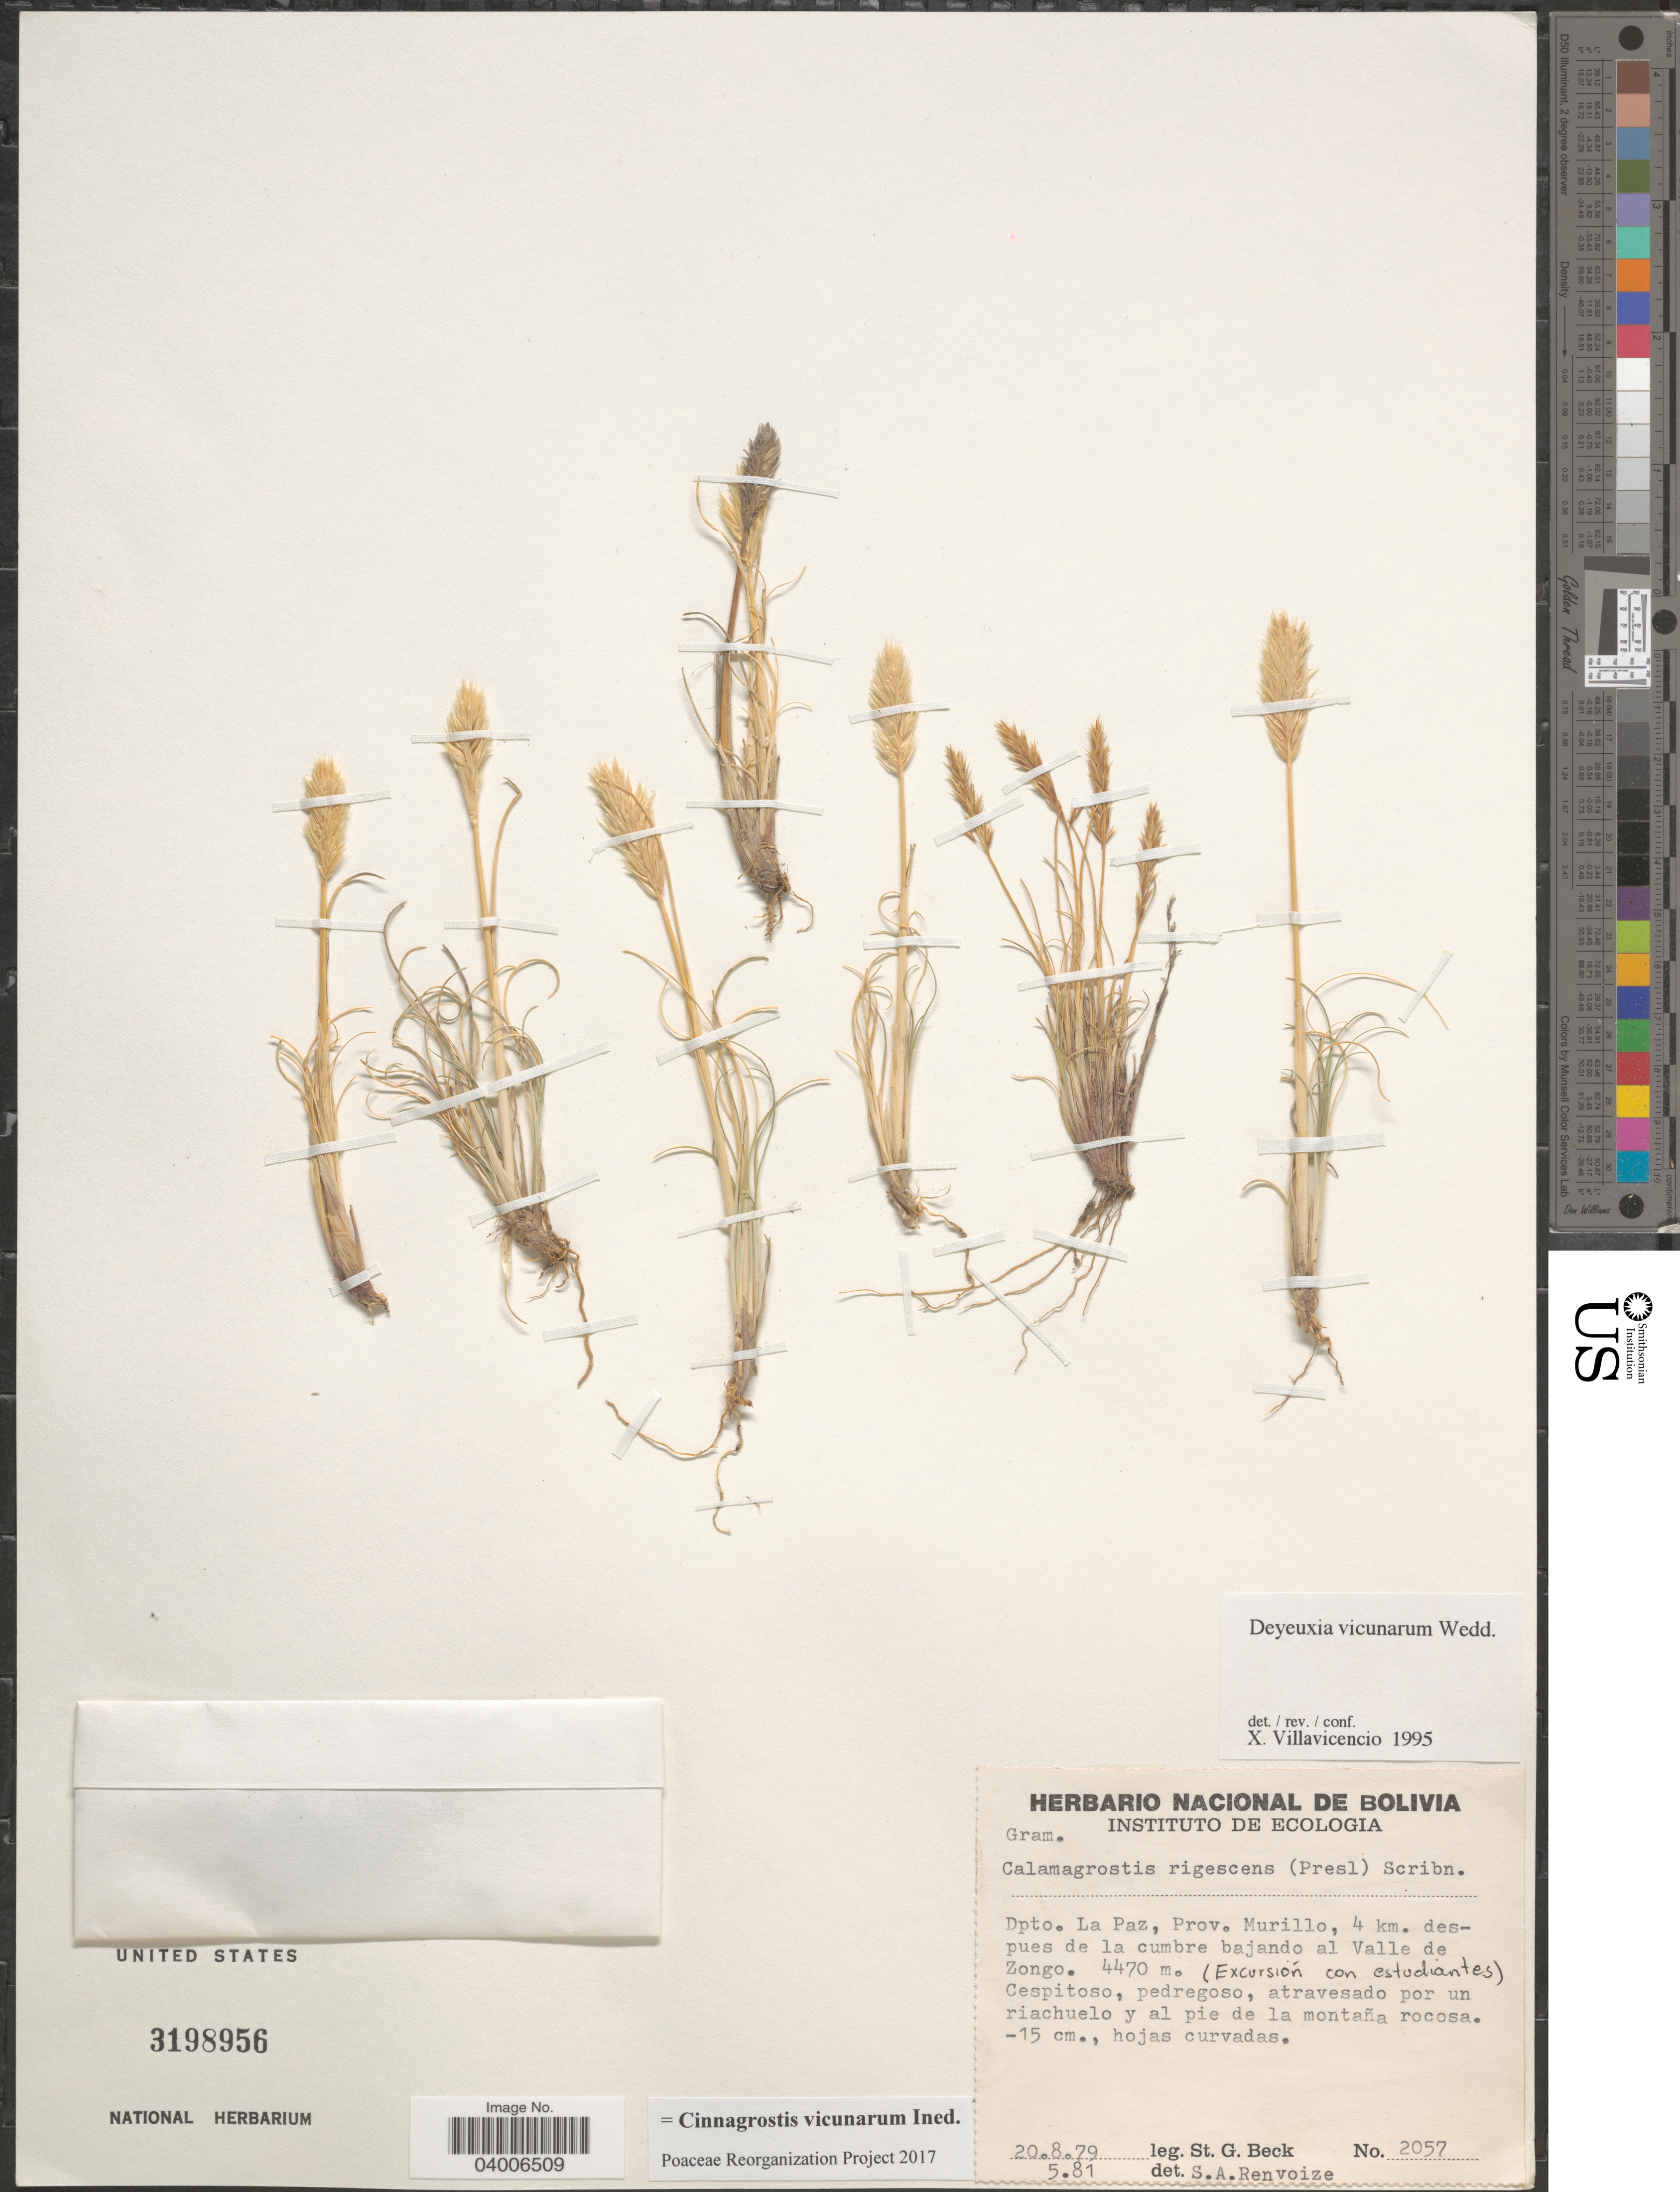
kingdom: Plantae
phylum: Tracheophyta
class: Liliopsida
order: Poales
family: Poaceae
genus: Cinnagrostis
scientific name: Cinnagrostis vicunarum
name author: (Wedd.) P.M. Peterson et al.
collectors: S. G. Beck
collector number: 2057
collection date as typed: Transcribed d/m/y: 20/8/79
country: Bolivia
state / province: La Paz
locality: Dpto. La Paz, Prov. Murillo, 4 km. despues de la cumbre bajando al Valle de Zongo. (Excursión con estudiantes).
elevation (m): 4470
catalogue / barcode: US 3198956